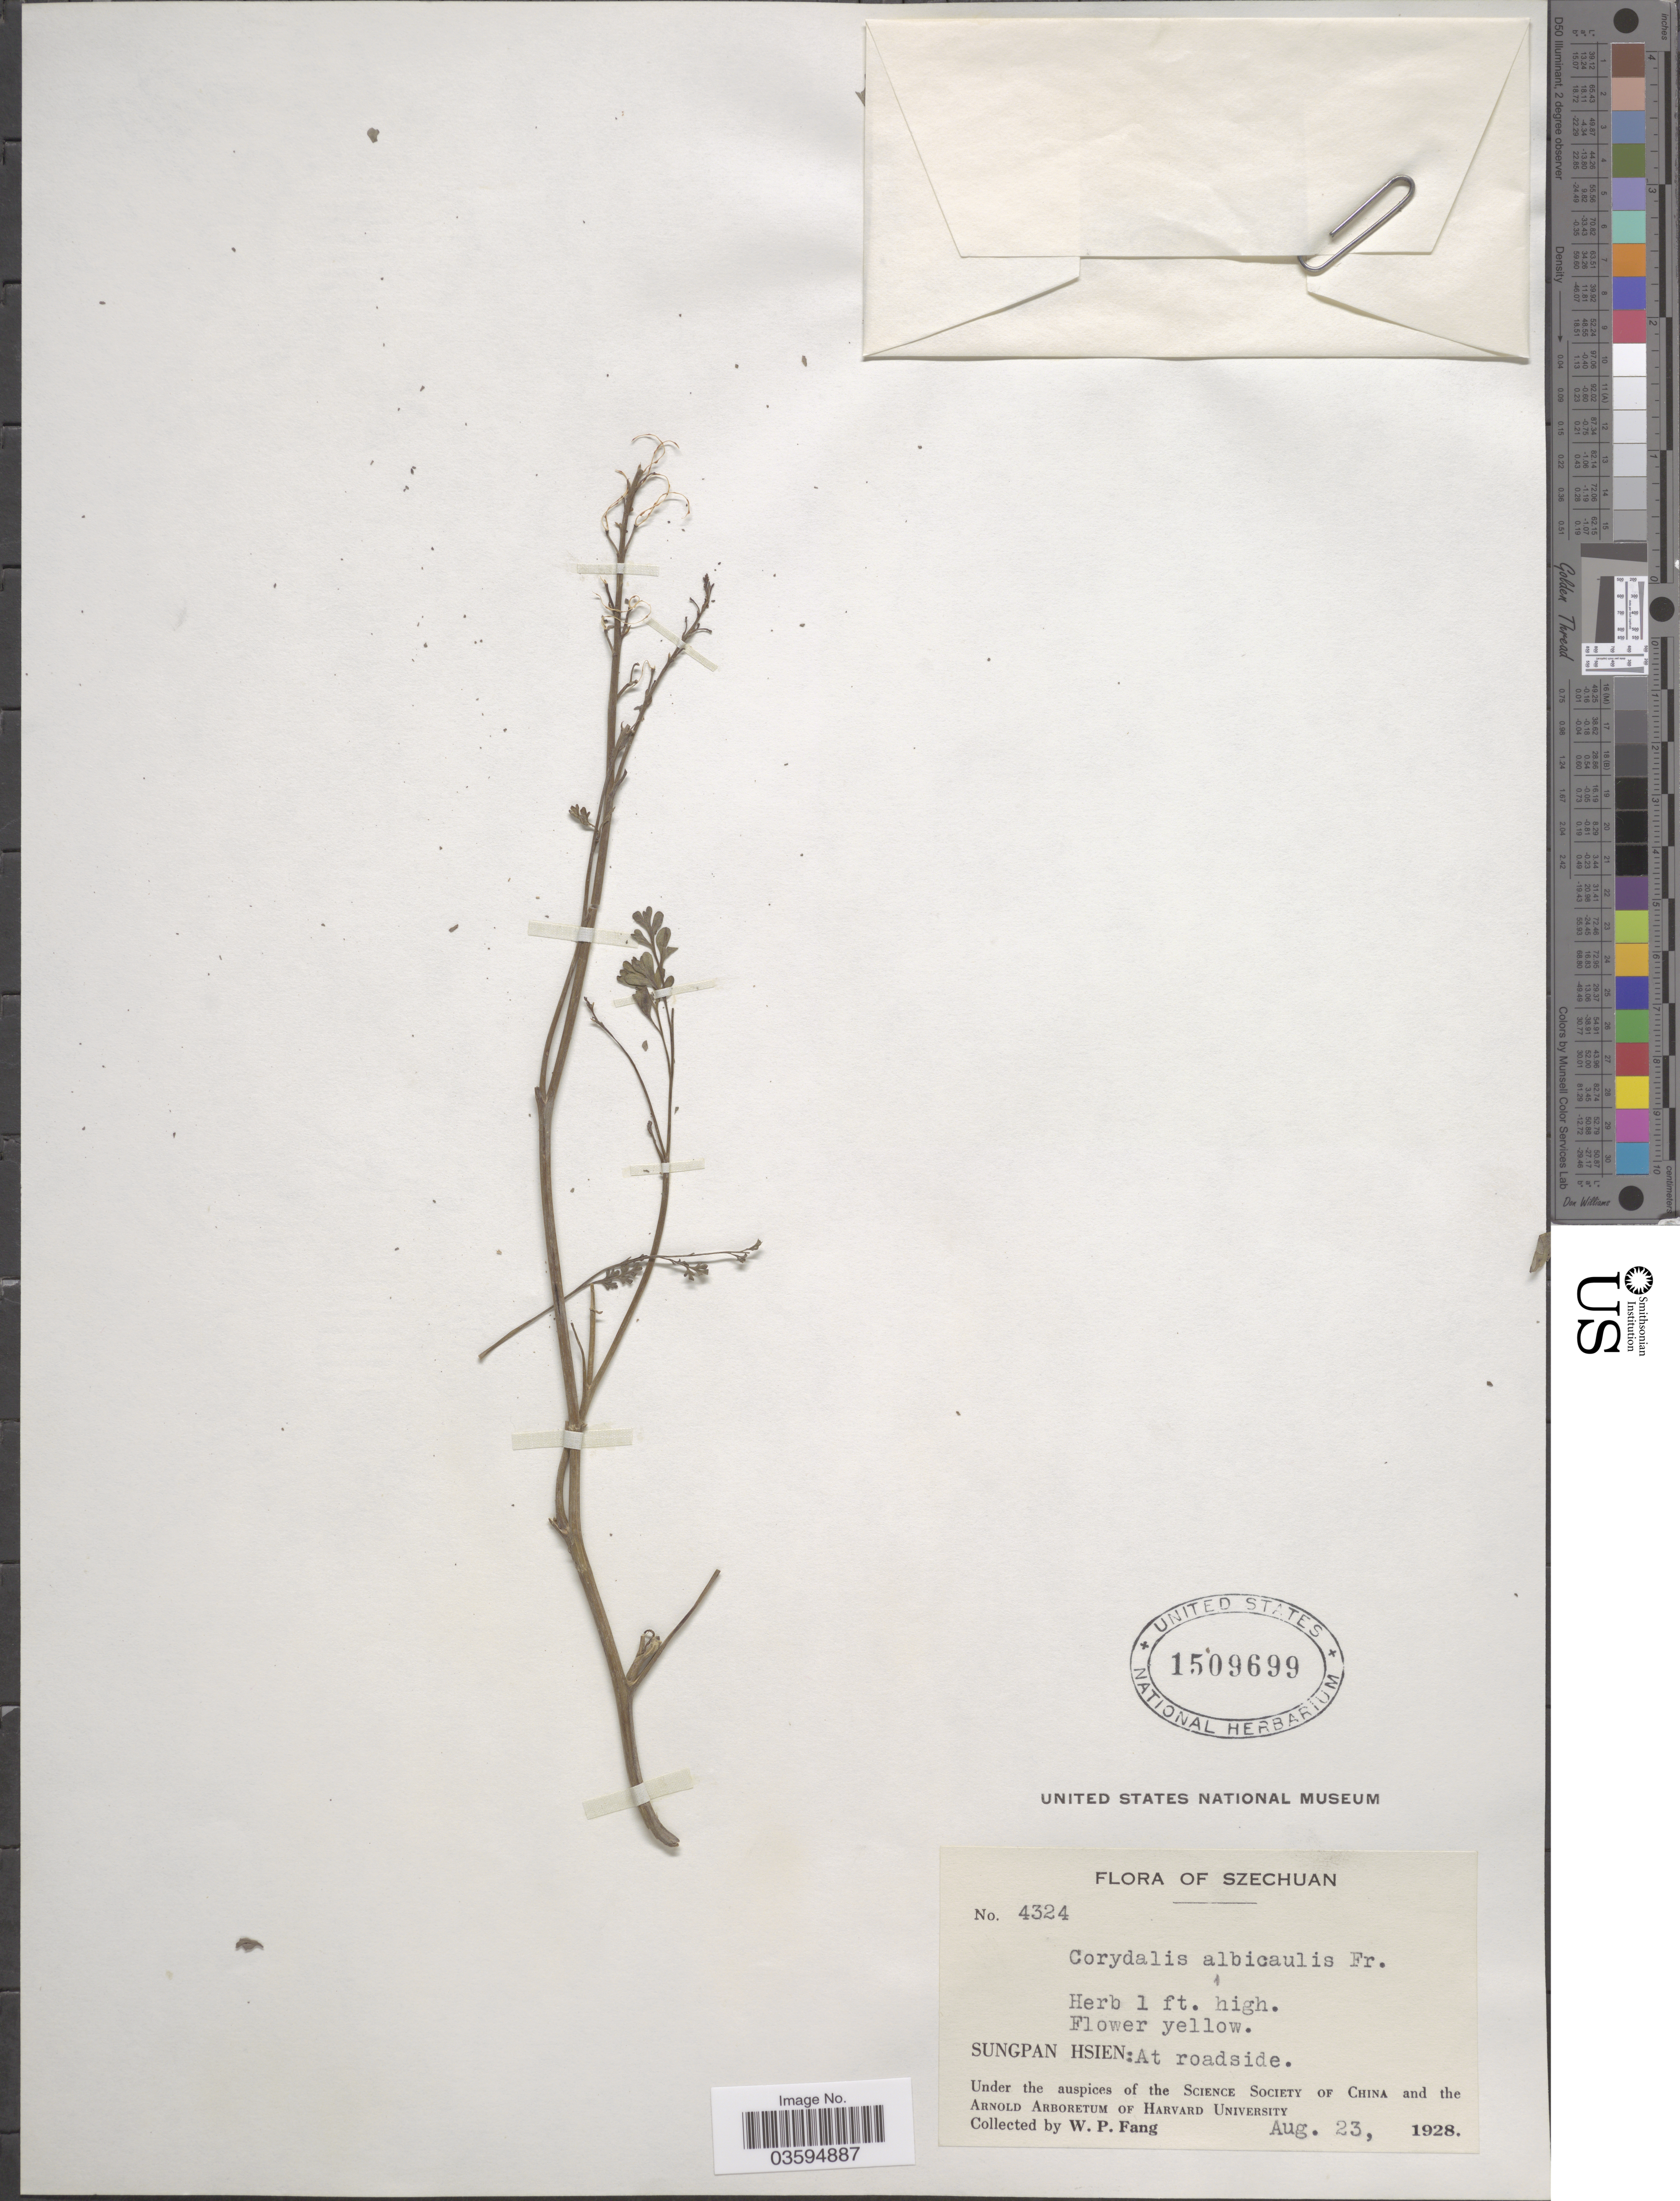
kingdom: Plantae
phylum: Tracheophyta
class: Magnoliopsida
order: Ranunculales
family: Papaveraceae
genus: Corydalis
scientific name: Corydalis albicaulis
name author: Franch.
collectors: W. P. Fang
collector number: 4324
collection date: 1928-08-23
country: China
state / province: Sichuan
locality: Szechuan. Sungpan Hsien: At roadside.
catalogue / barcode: US 1509699